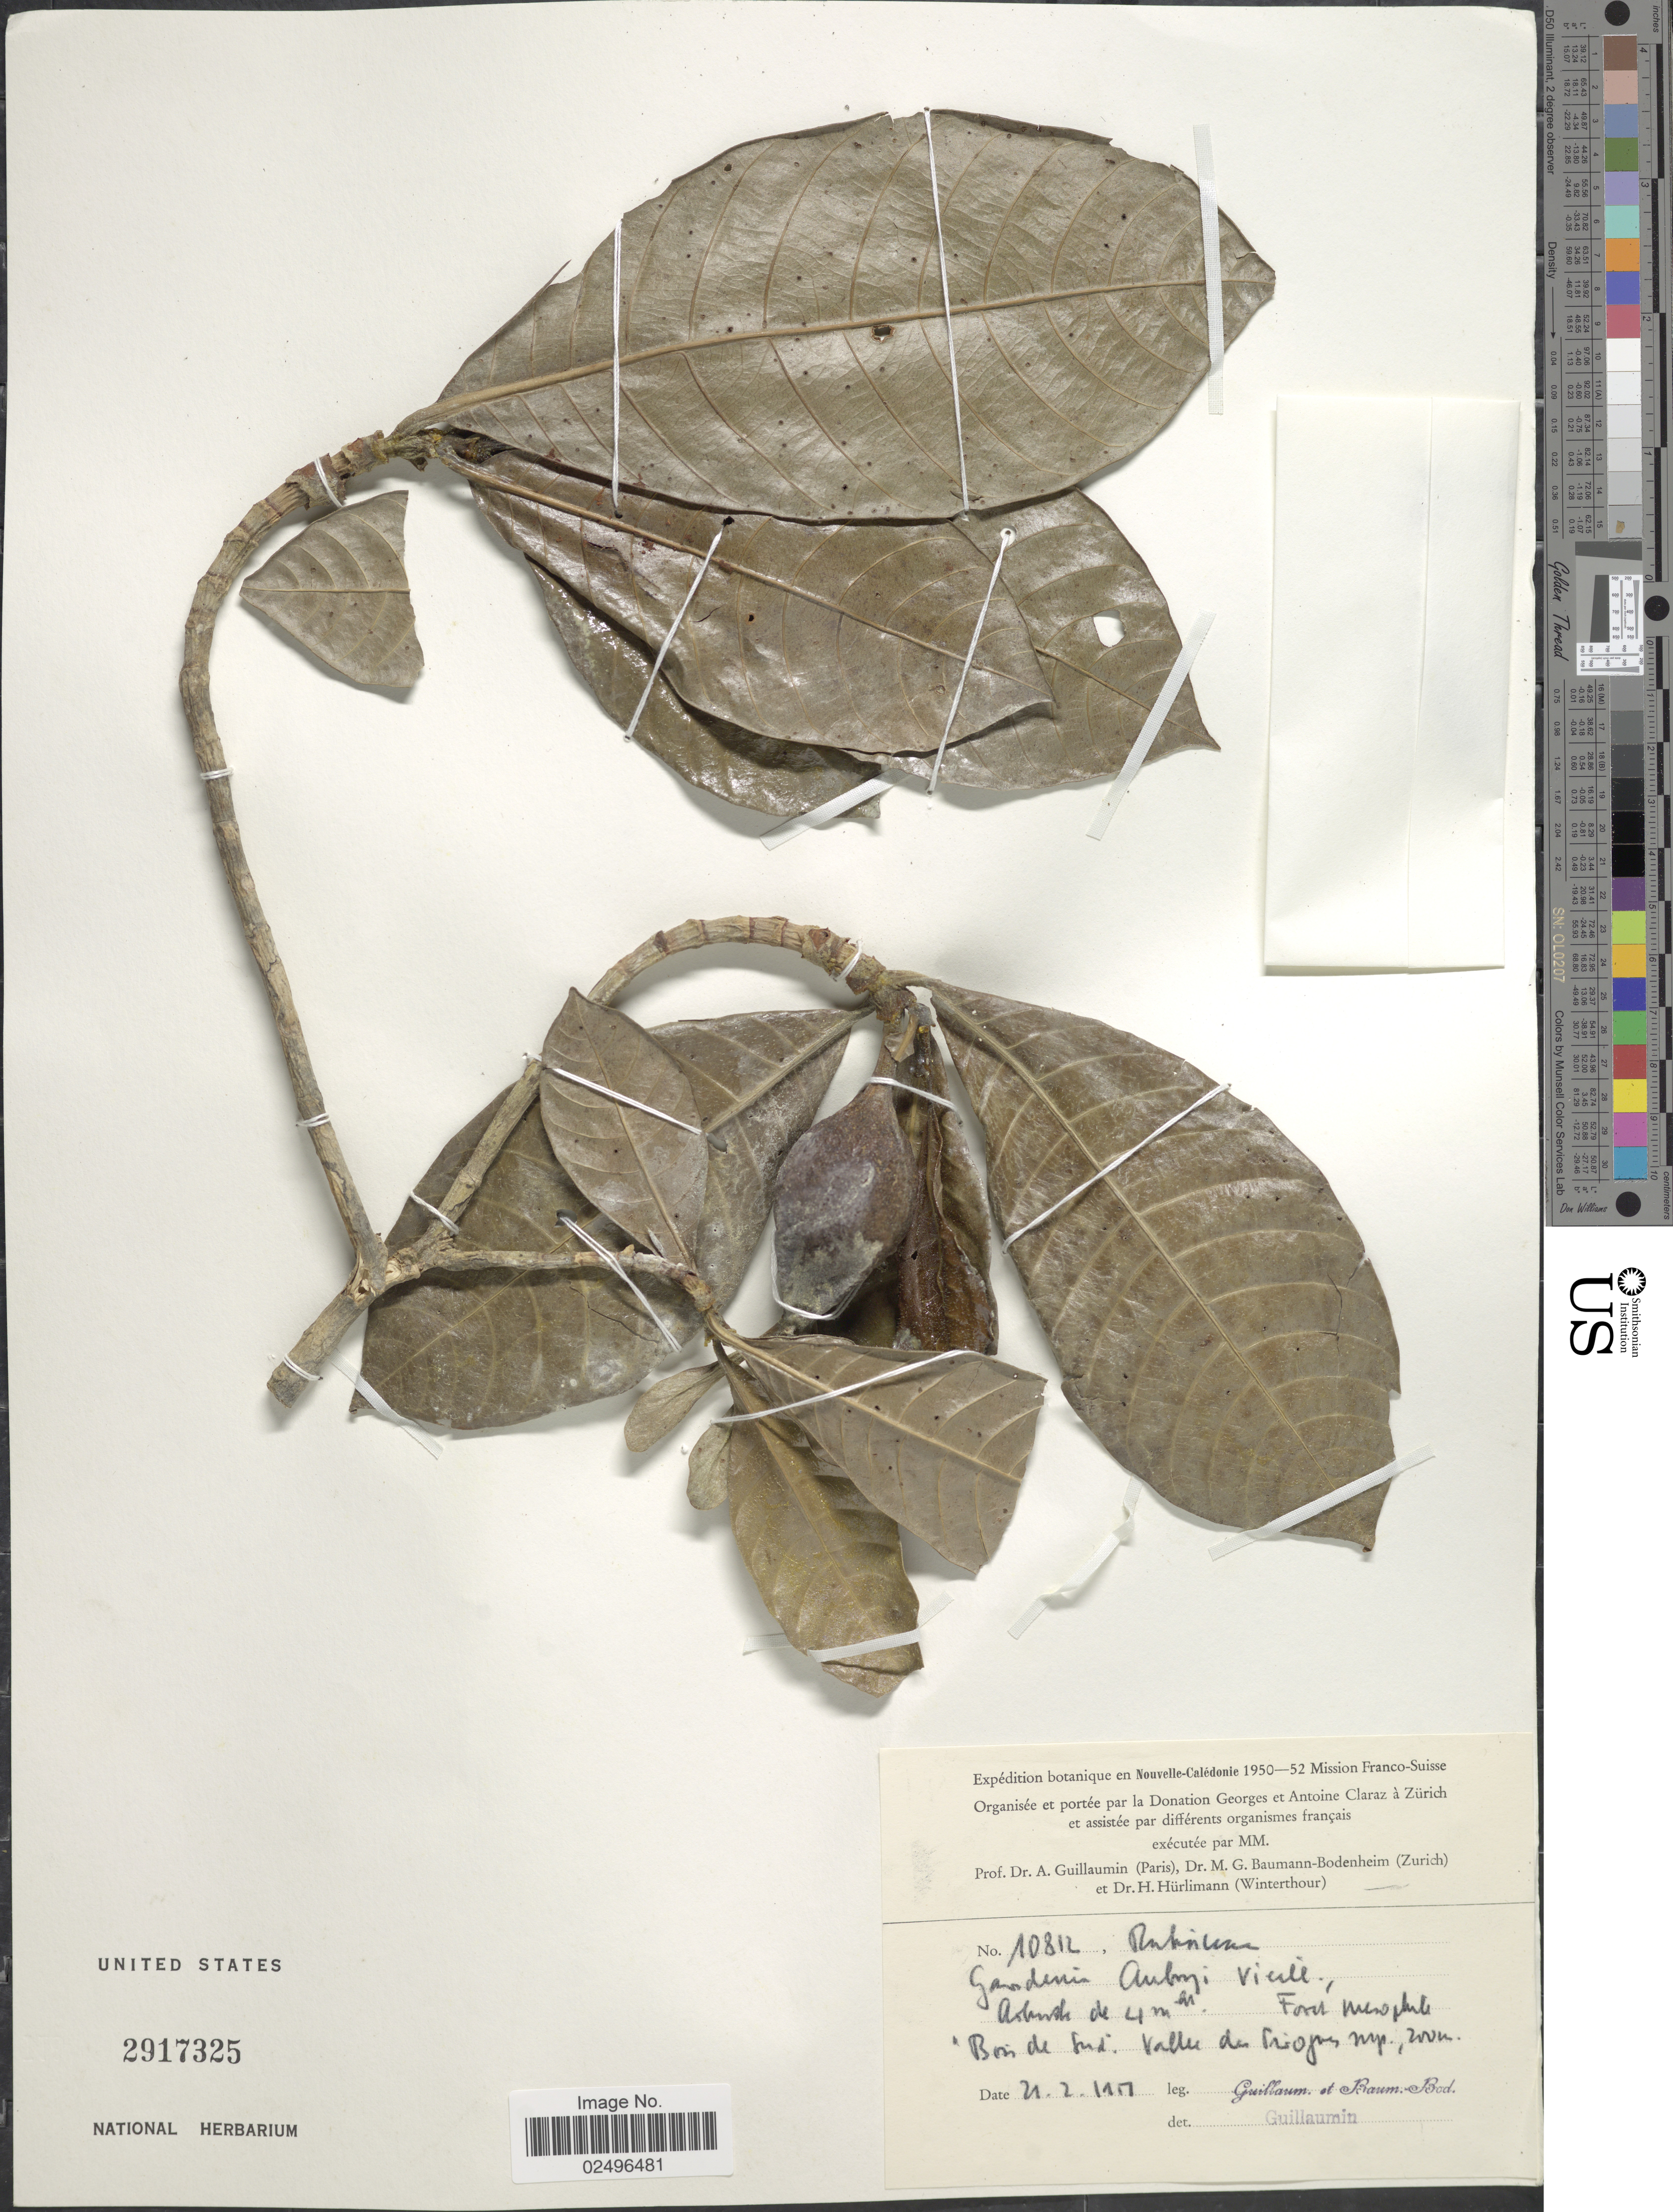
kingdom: Plantae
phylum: Tracheophyta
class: Magnoliopsida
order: Gentianales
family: Rubiaceae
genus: Gardenia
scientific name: Gardenia aubryi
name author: Vieill.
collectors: A. Guillaumin & M. G. Baumann-Bodenheim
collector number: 10812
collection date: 1917-02-21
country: New Caledonia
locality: Foret minshil, Bois de sud, Vallee de Triogepe mp [interpreted]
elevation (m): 200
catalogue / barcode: US 2917325